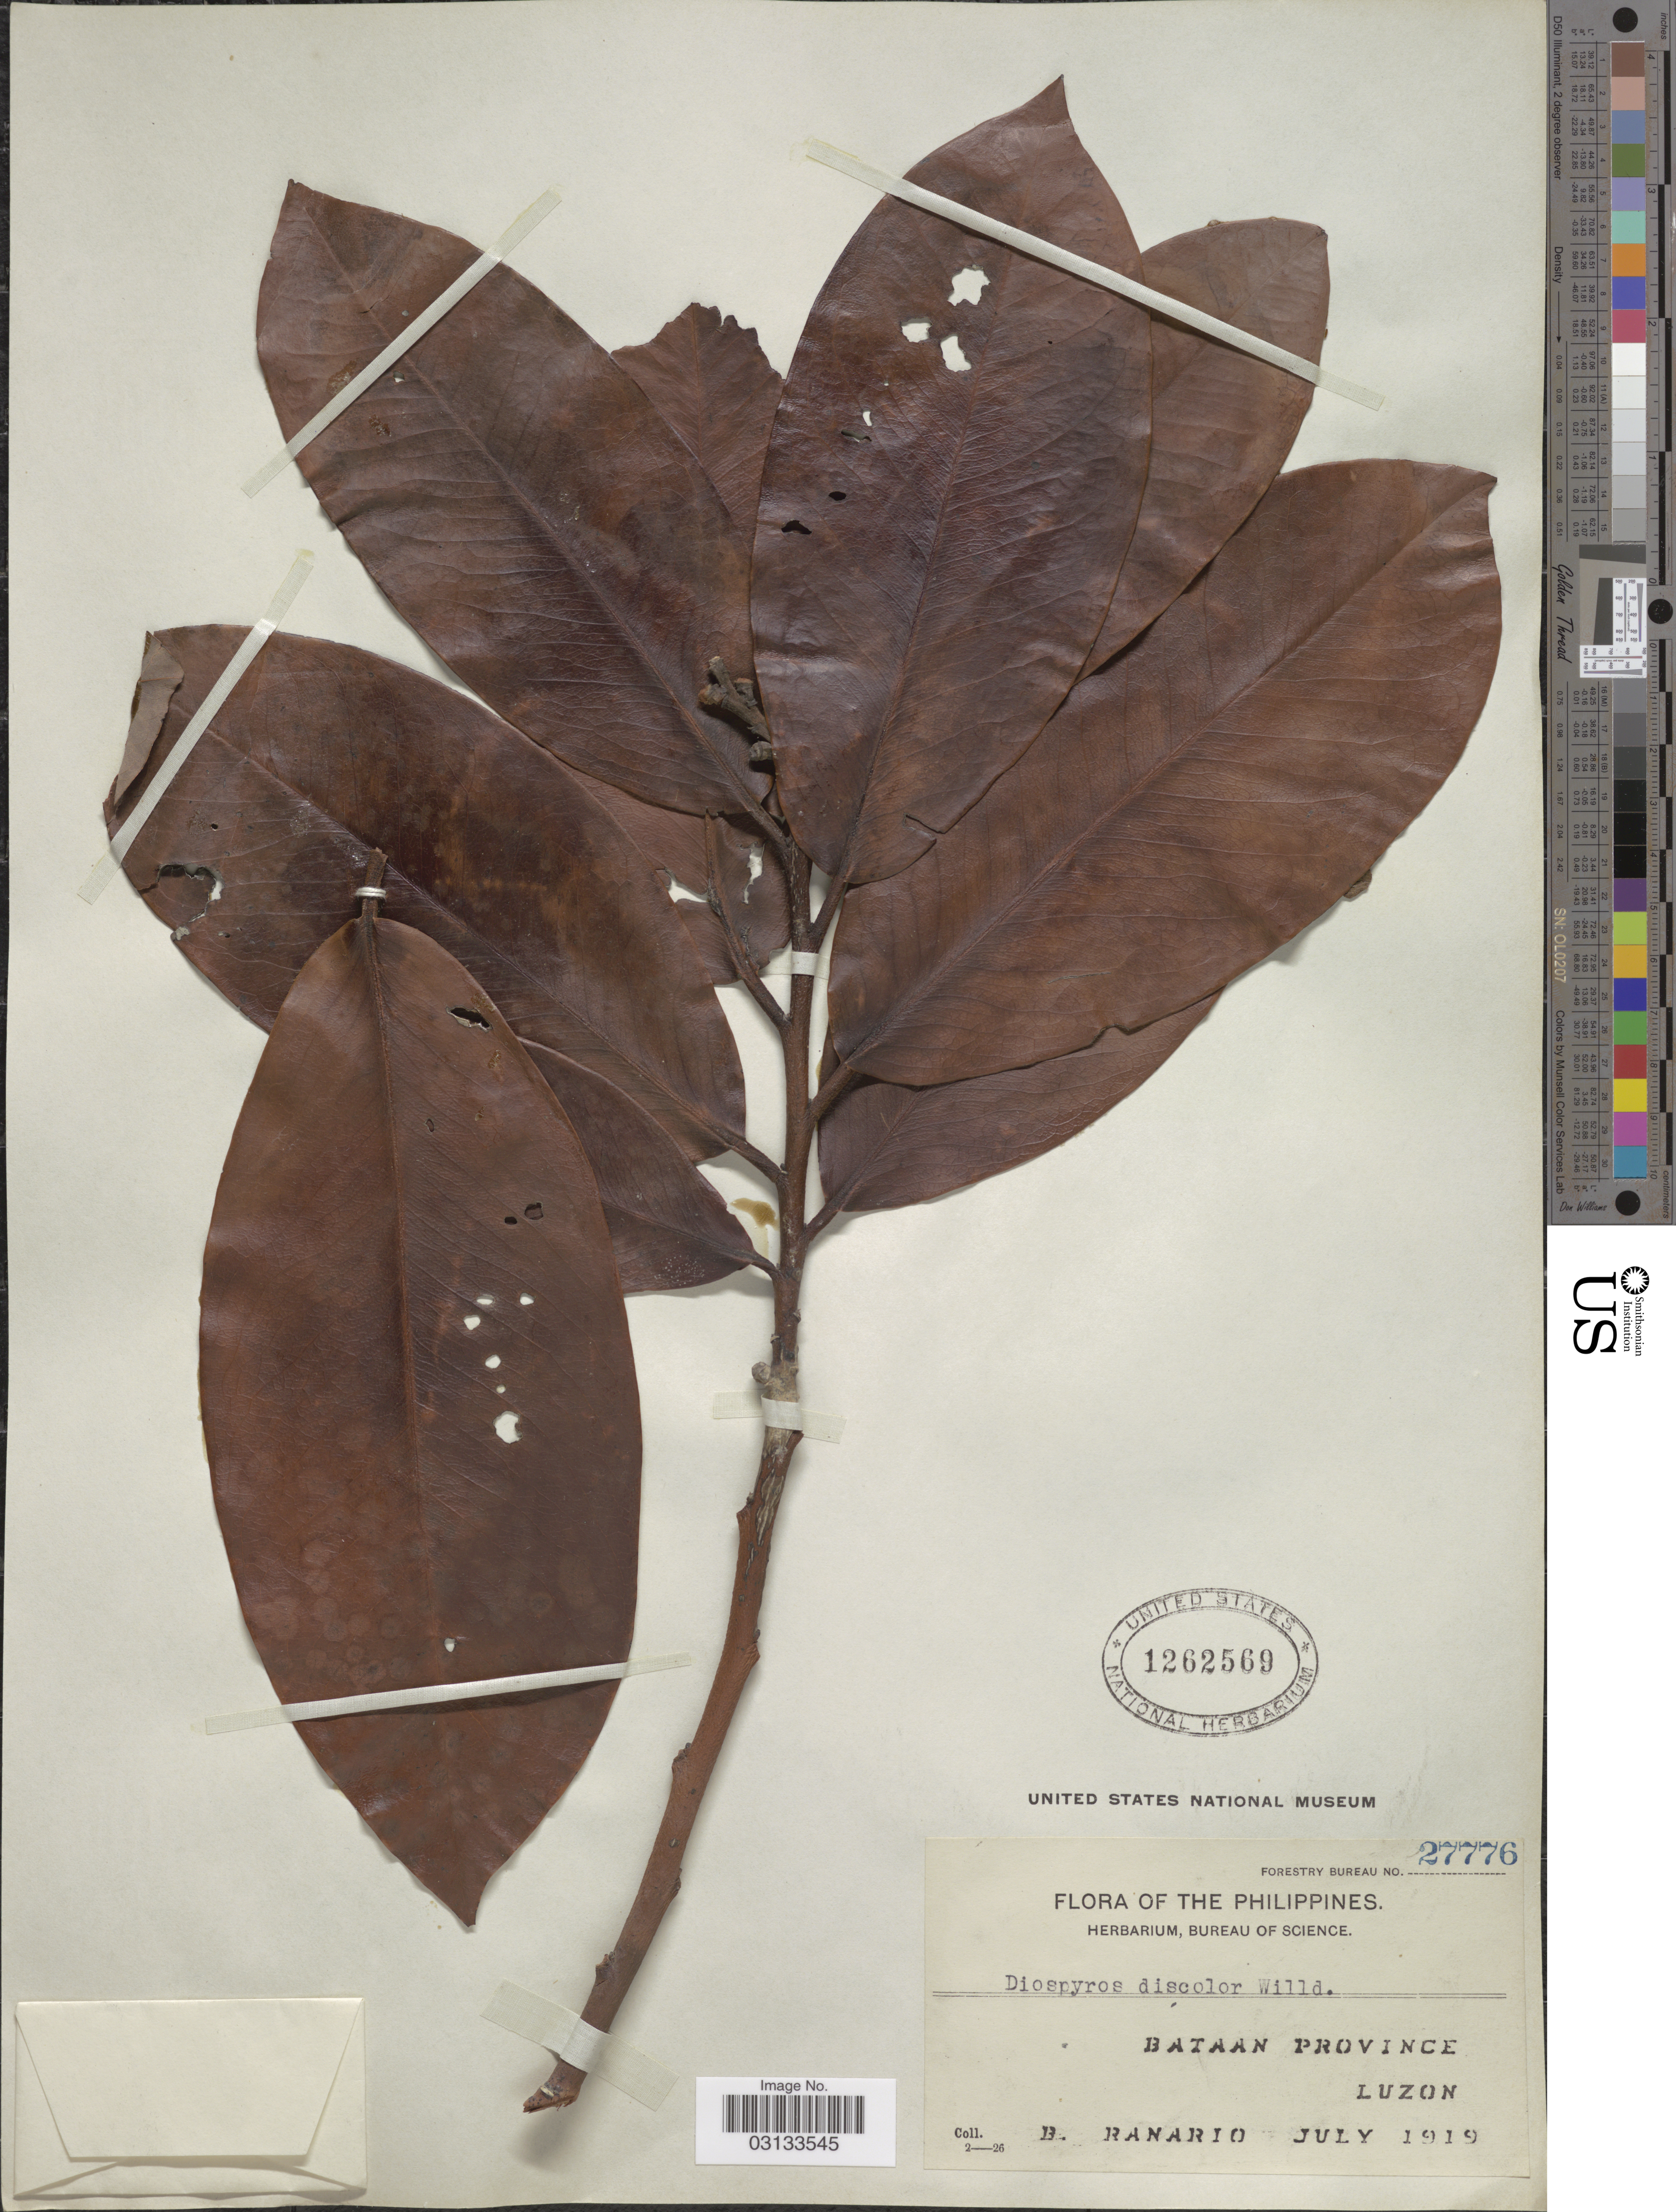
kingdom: Plantae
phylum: Tracheophyta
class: Magnoliopsida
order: Ericales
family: Ebenaceae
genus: Diospyros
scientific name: Diospyros discolor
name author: Willd.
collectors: B. Ranario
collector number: Forestry Bureau 27776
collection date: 1919-07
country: Philippines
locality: Bataan Province, Luzon.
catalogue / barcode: US 1262569